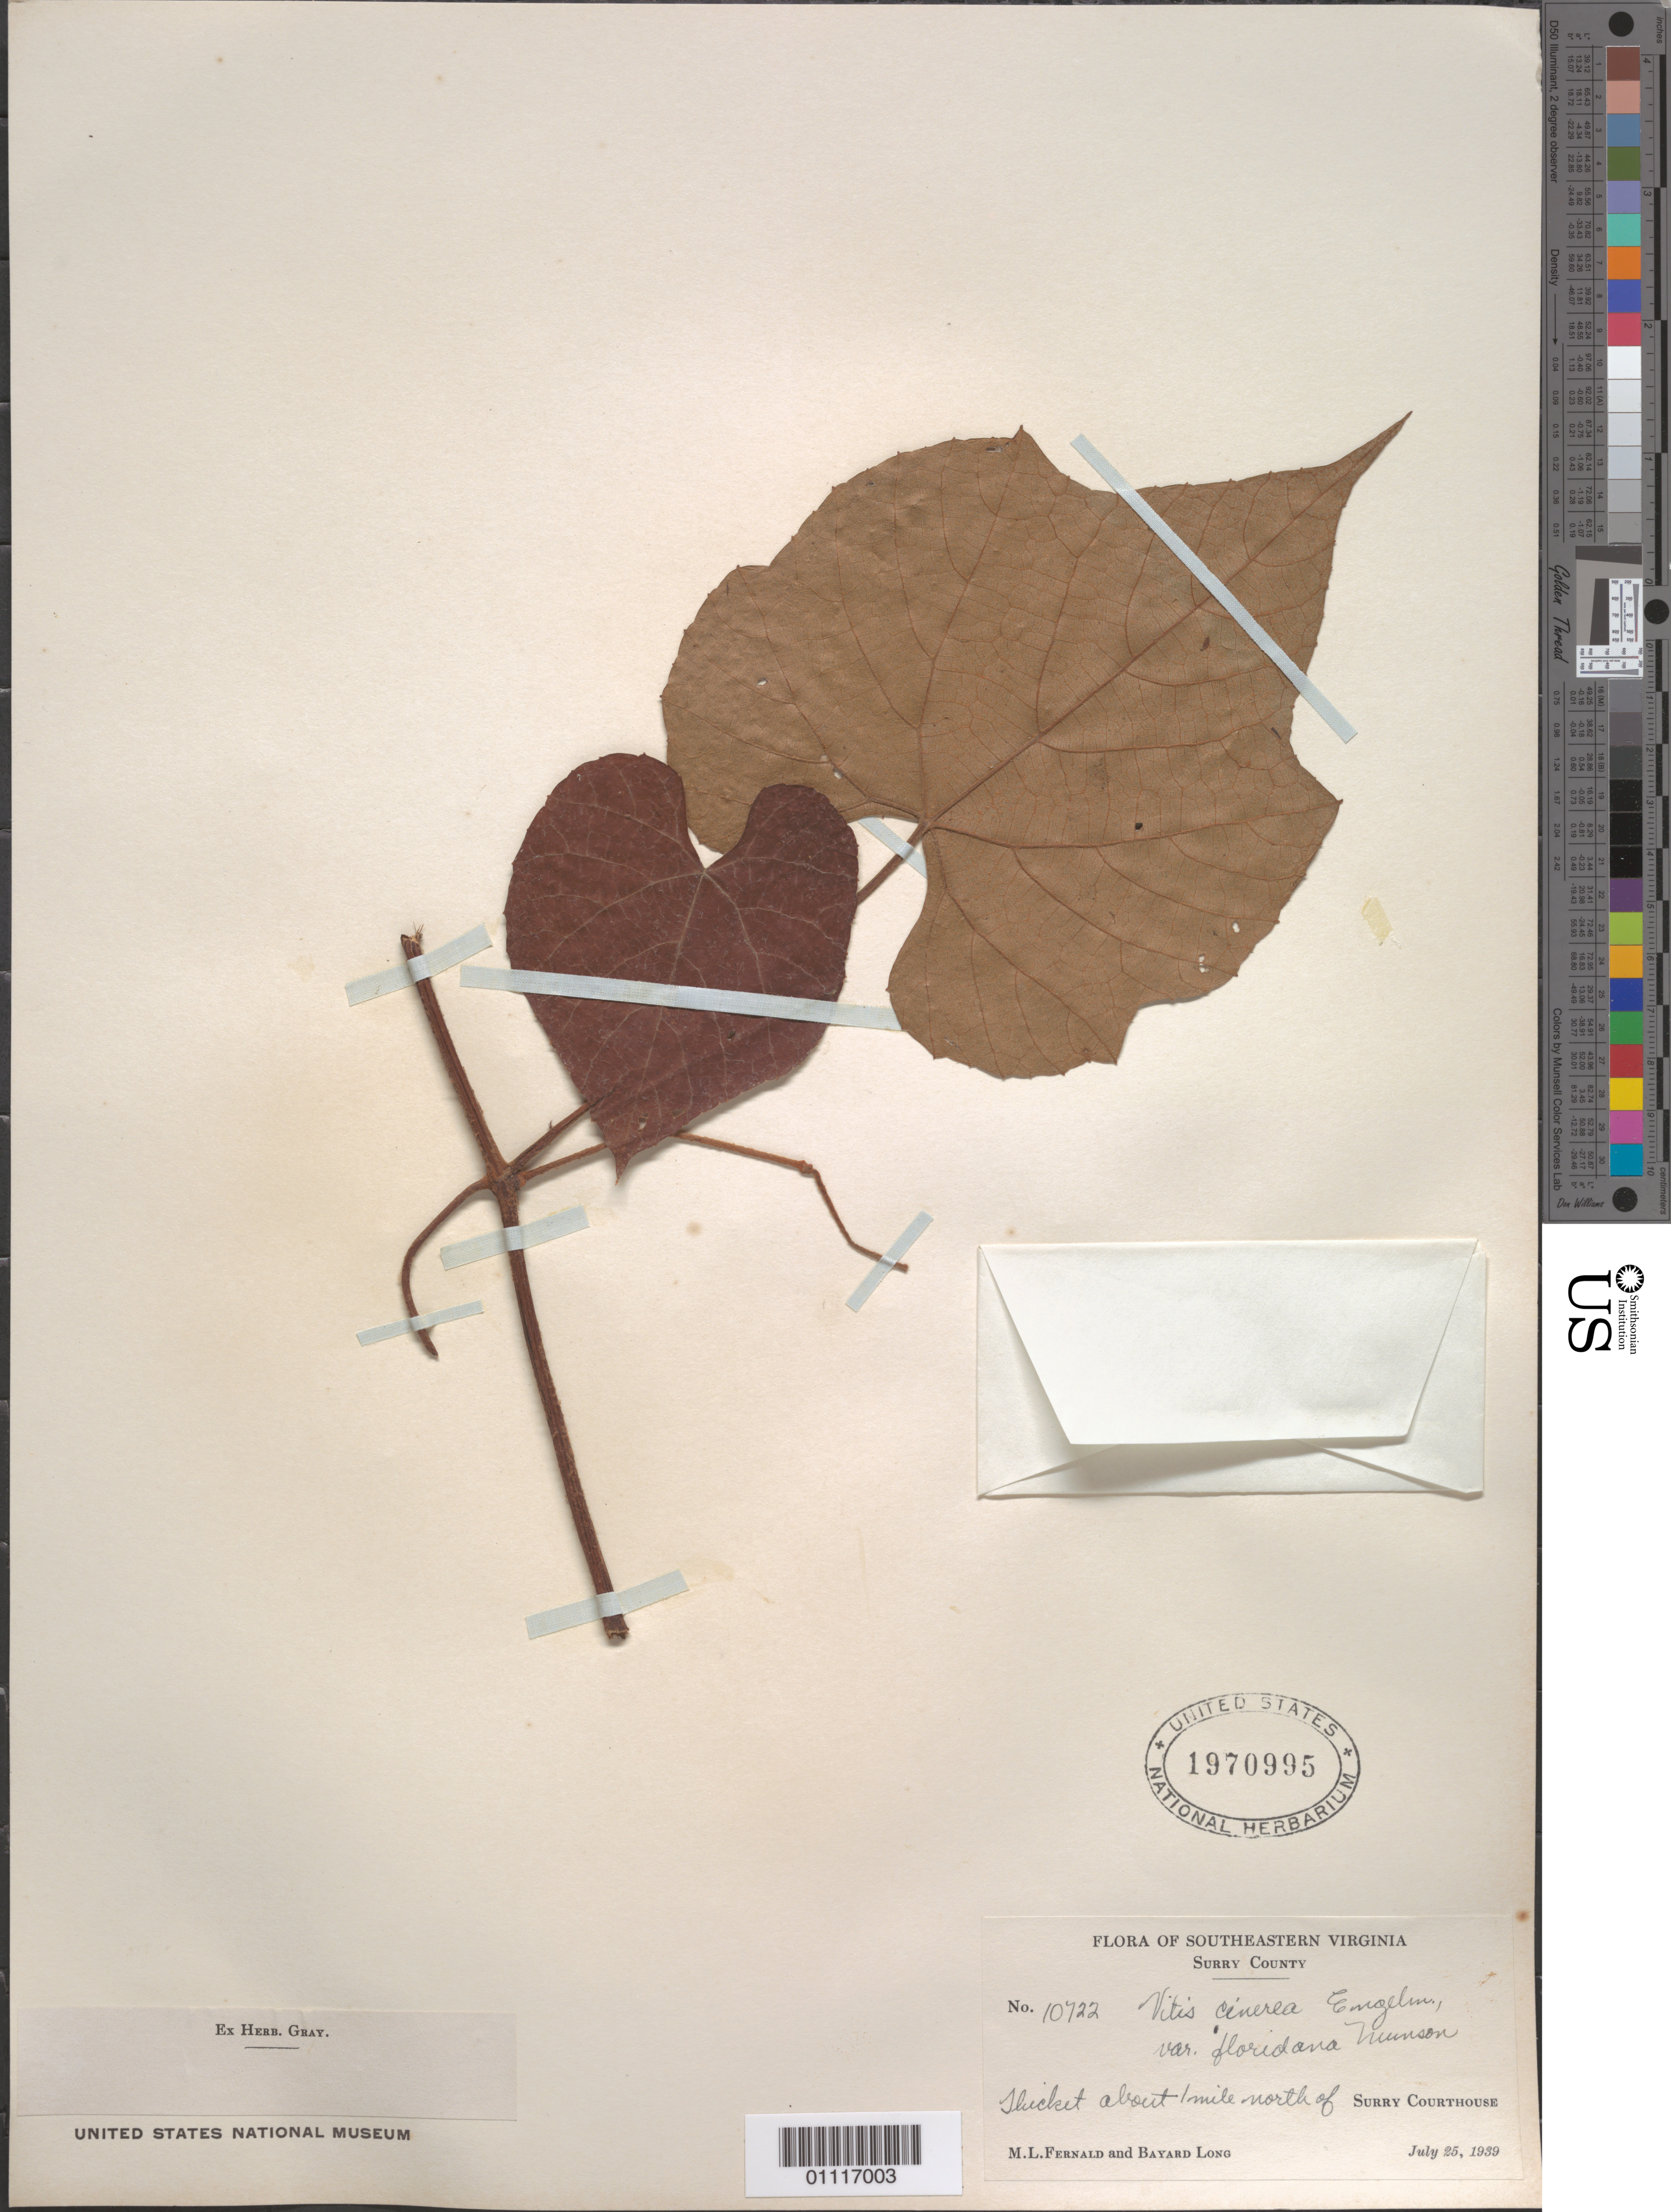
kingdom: Plantae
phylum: Tracheophyta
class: Magnoliopsida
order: Vitales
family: Vitaceae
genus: Vitis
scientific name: Vitis cinerea var. floridana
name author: Munson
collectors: M. L. Fernald & B. Long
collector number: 10722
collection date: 1939-07-25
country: United States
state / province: Virginia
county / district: Surry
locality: Thicket about 1 mile north of Surry Courthouse.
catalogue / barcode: US 1970995